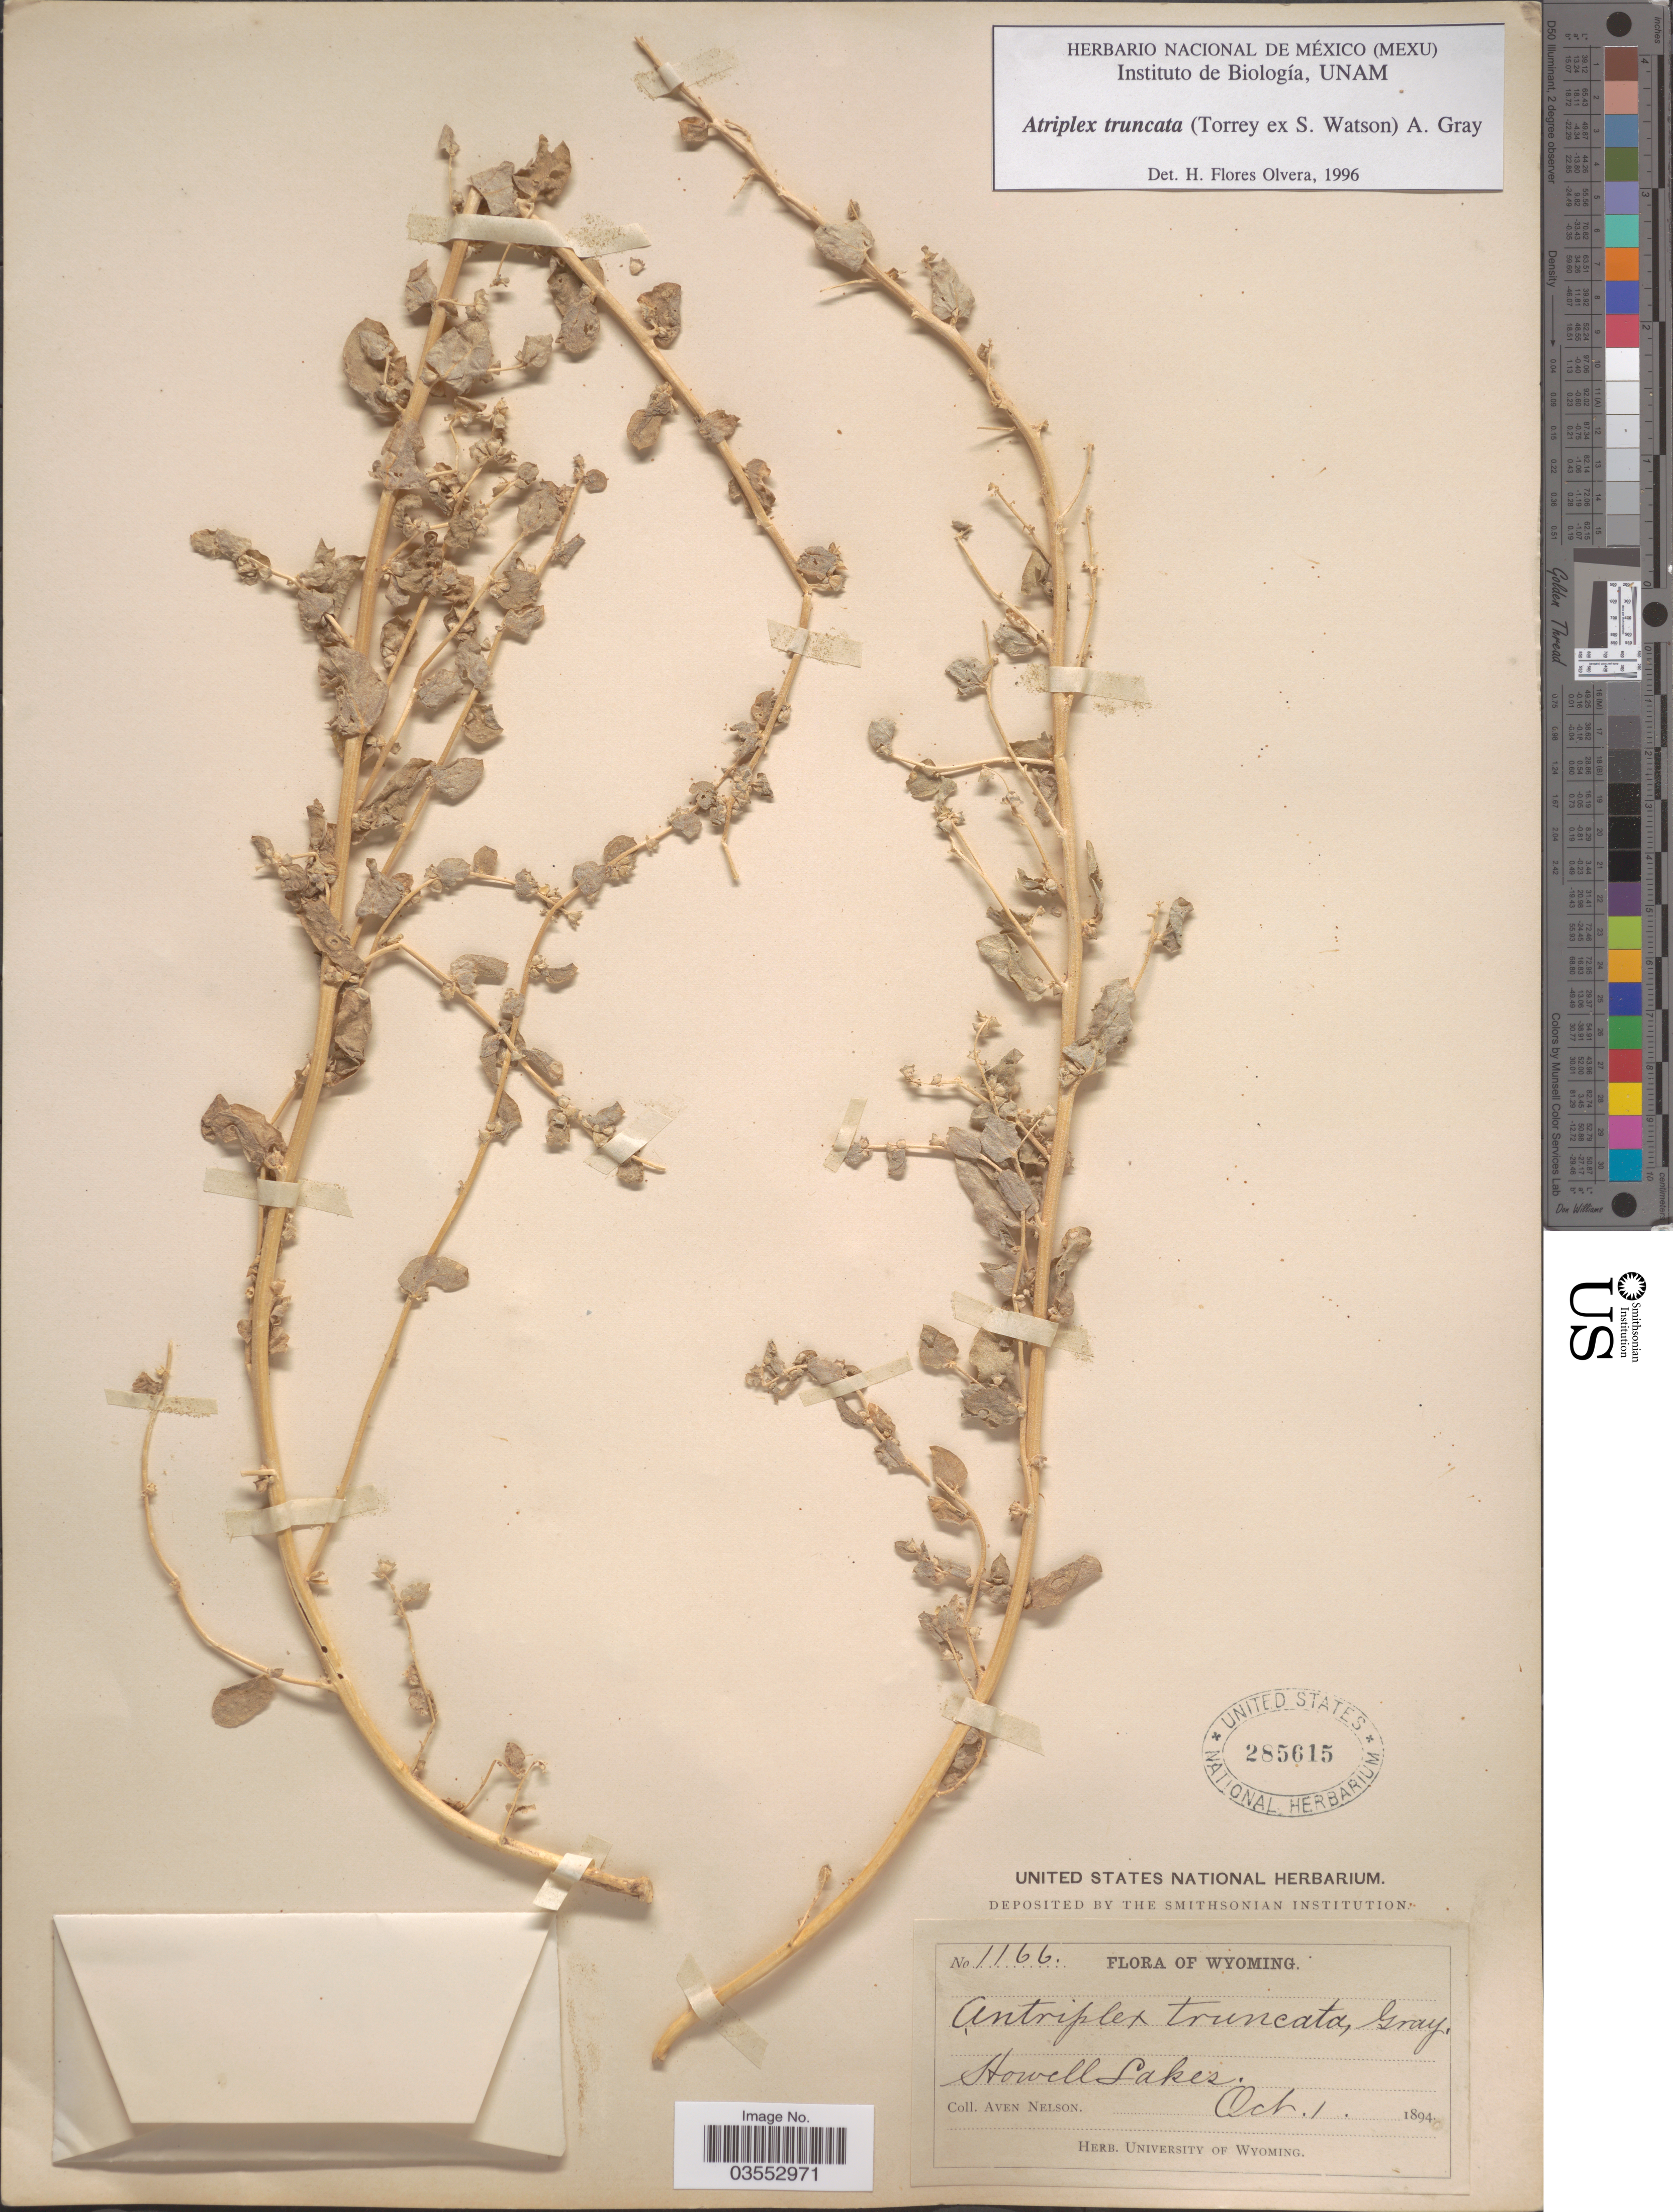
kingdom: Plantae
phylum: Tracheophyta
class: Magnoliopsida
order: Caryophyllales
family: Amaranthaceae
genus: Atriplex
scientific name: Atriplex truncata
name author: (Torr. ex S. Watson) A. Gray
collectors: A. Nelson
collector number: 1166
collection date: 1894-10-01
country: United States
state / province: Wyoming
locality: Howell Lakes.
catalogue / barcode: US 285615